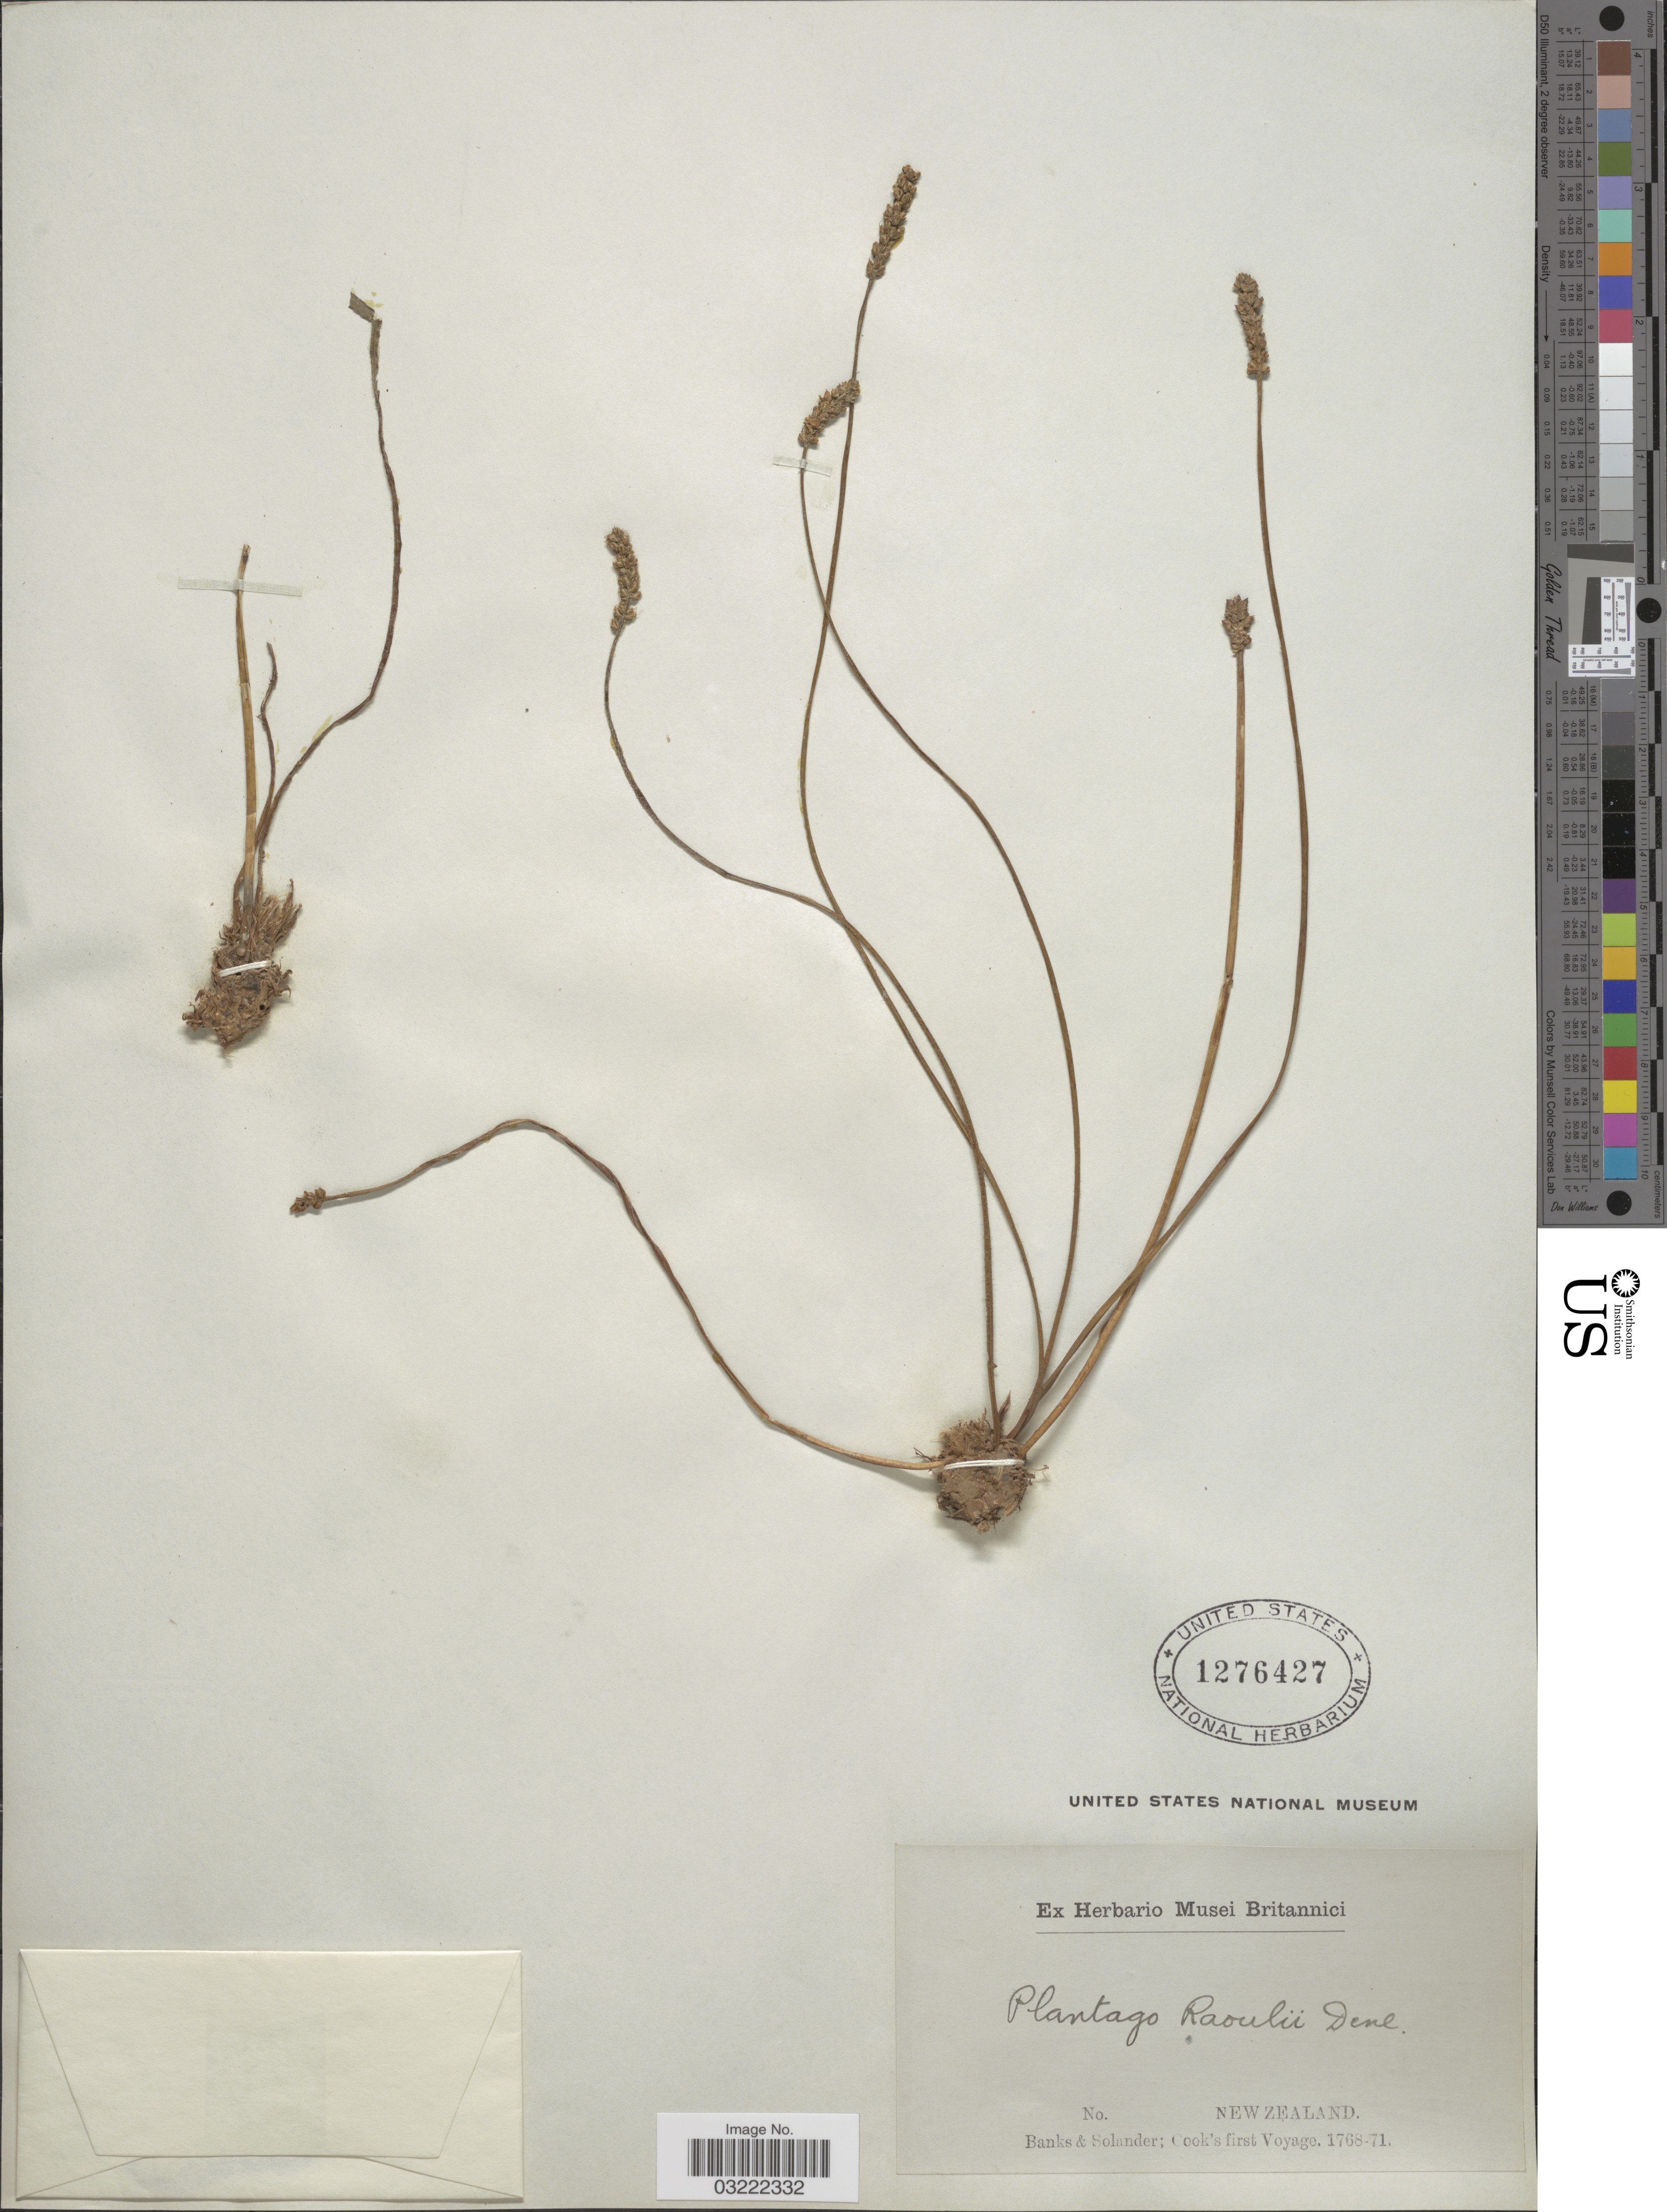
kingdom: Plantae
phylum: Tracheophyta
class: Magnoliopsida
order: Lamiales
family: Plantaginaceae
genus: Plantago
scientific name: Plantago raoulii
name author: Decne.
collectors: -- Banks & -- Solander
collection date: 1768/1771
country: New Zealand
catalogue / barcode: US 1276427